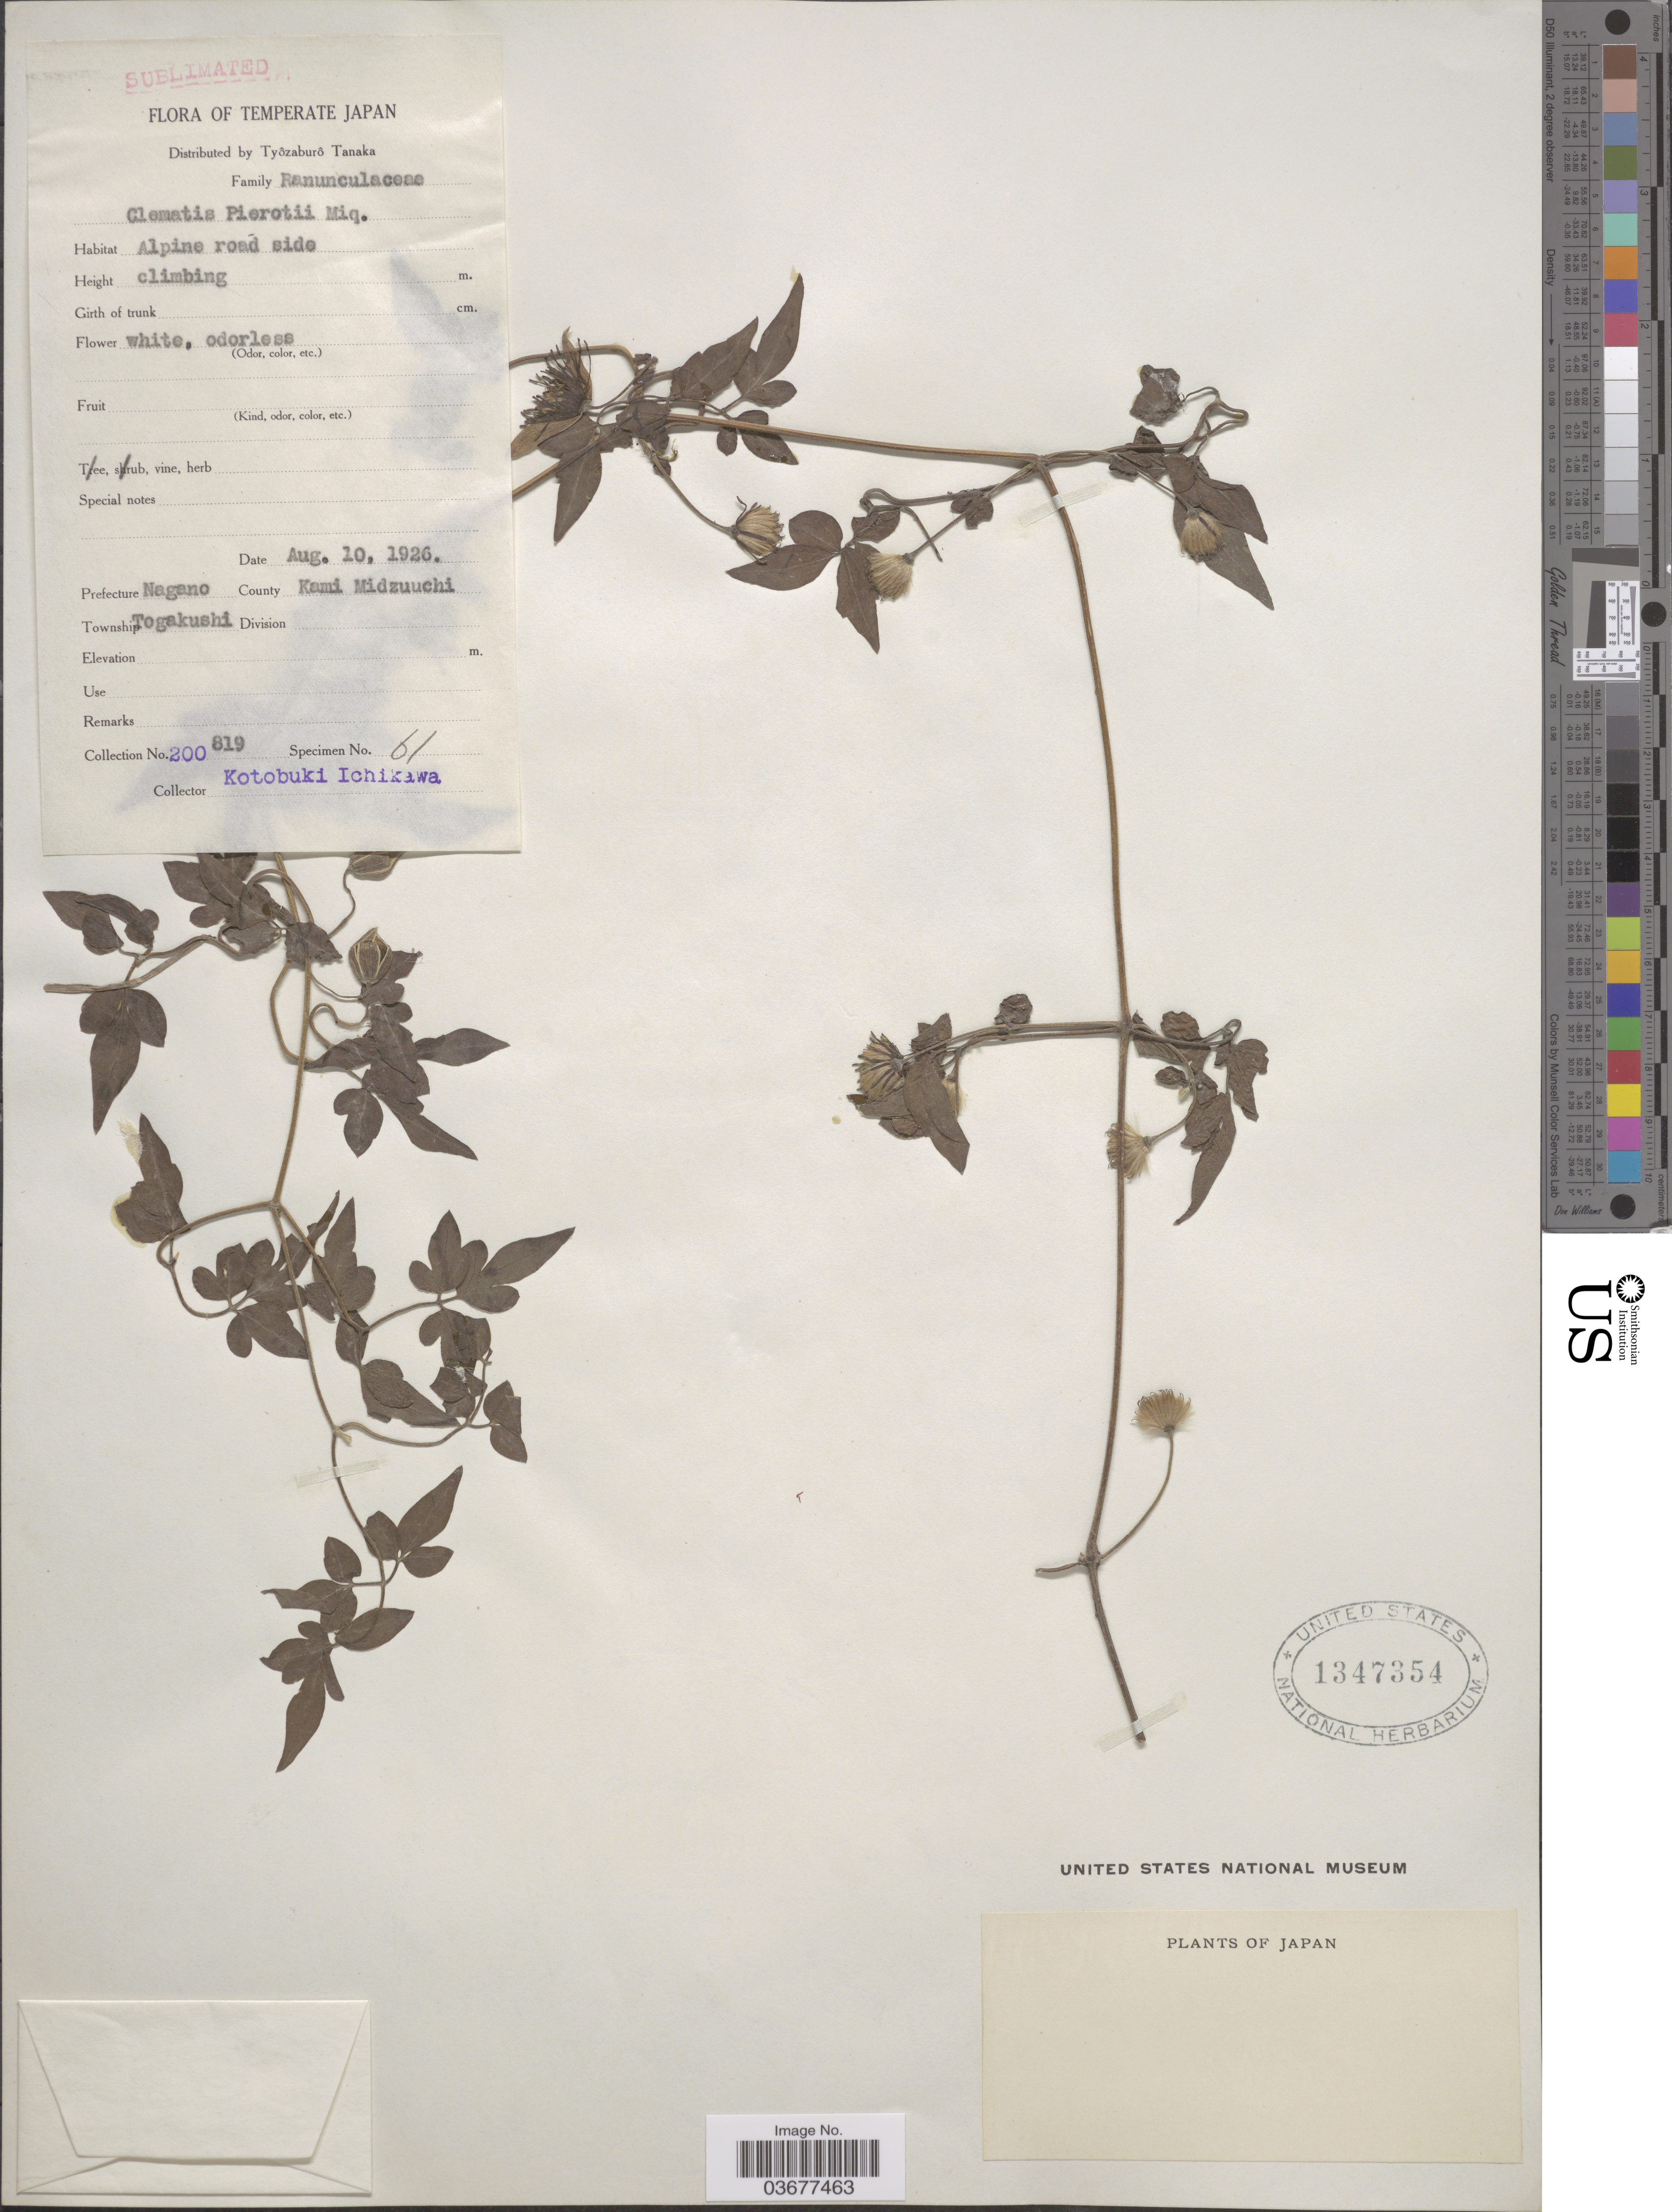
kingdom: Plantae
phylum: Tracheophyta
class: Magnoliopsida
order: Ranunculales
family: Ranunculaceae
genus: Clematis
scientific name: Clematis pierotii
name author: Miq.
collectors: K. Ichikawa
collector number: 200819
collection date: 1926-08-10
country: Japan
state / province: Nagano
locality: Prefecture: Nagano. County: Kami Midzuuchi. Township: Togakushi.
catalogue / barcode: US 1347354